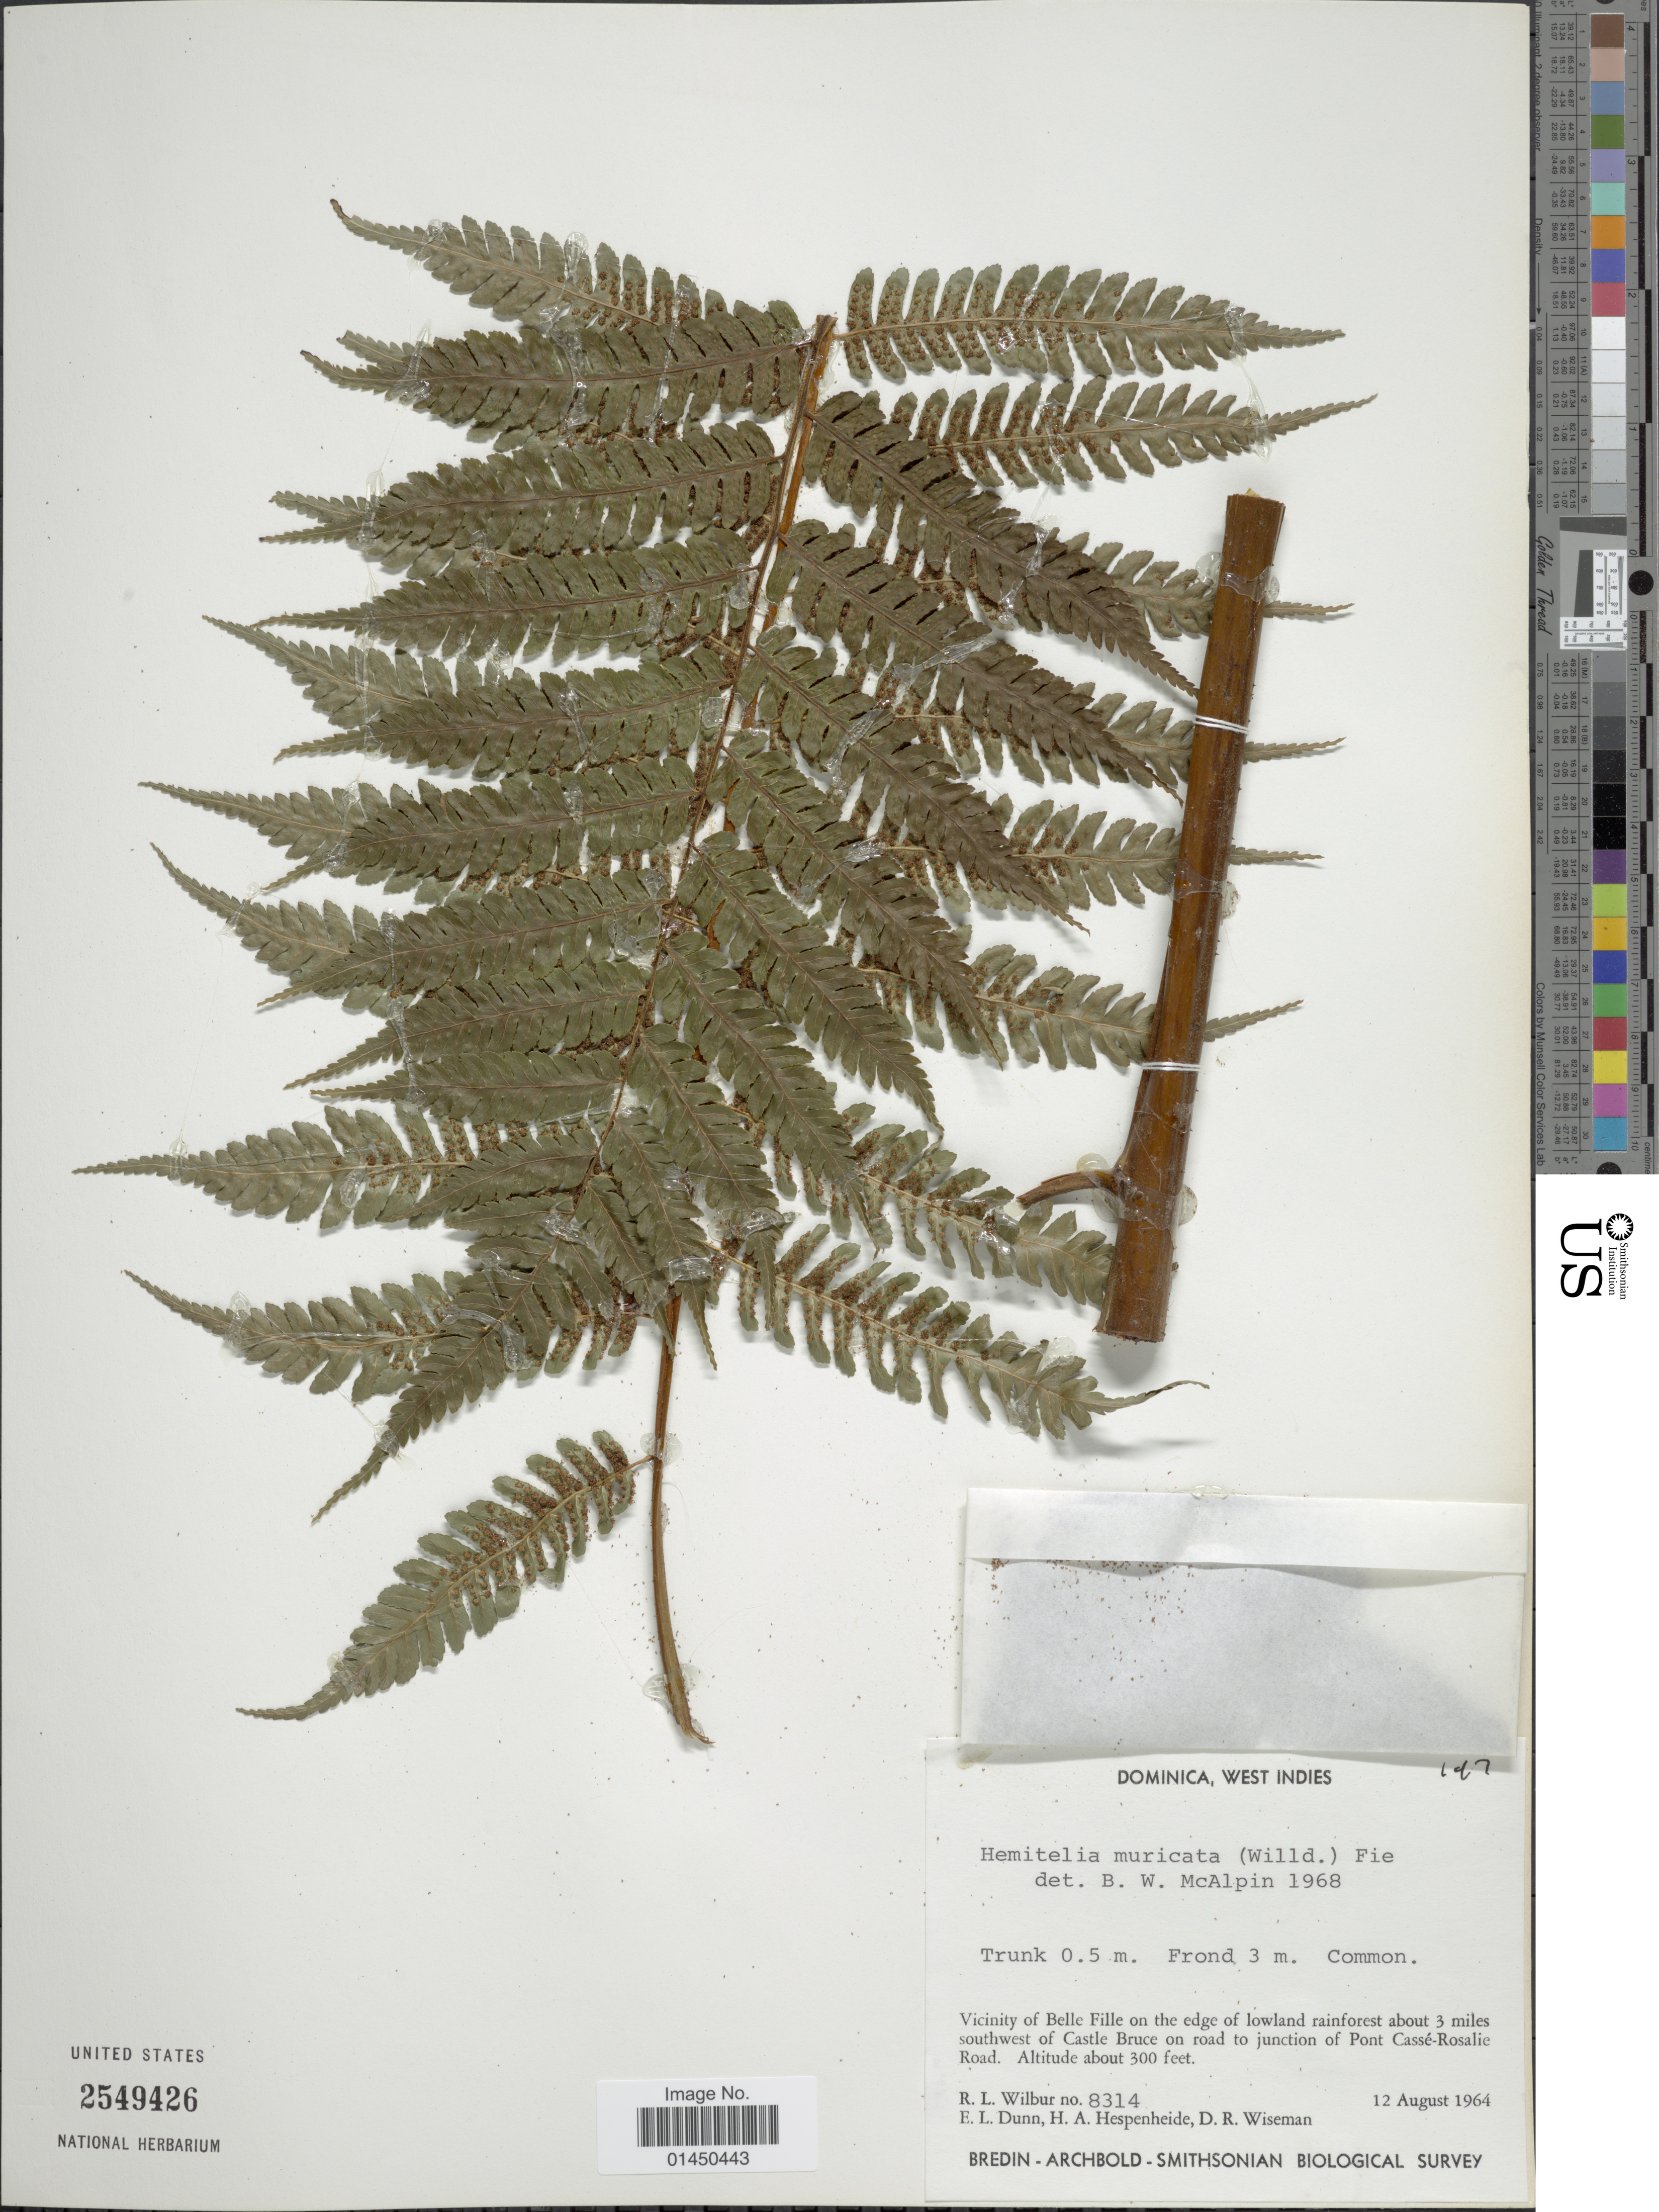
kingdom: Plantae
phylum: Tracheophyta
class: Polypodiopsida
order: Cyatheales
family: Cyatheaceae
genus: Cyathea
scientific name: Cyathea muricata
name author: (Willd.) Fée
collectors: R. L. Wilbur, E. Dunn, H. A. Hespenheide & D. R. Wiseman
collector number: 8314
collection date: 1964-08-12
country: Dominica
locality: Vicinity of Belle Fille on the edge of lowland rainforest about 3 miles southwest of Castel Bruce on road to junction of Pont Casse-Rosalie Road.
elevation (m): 91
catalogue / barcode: US 2549426